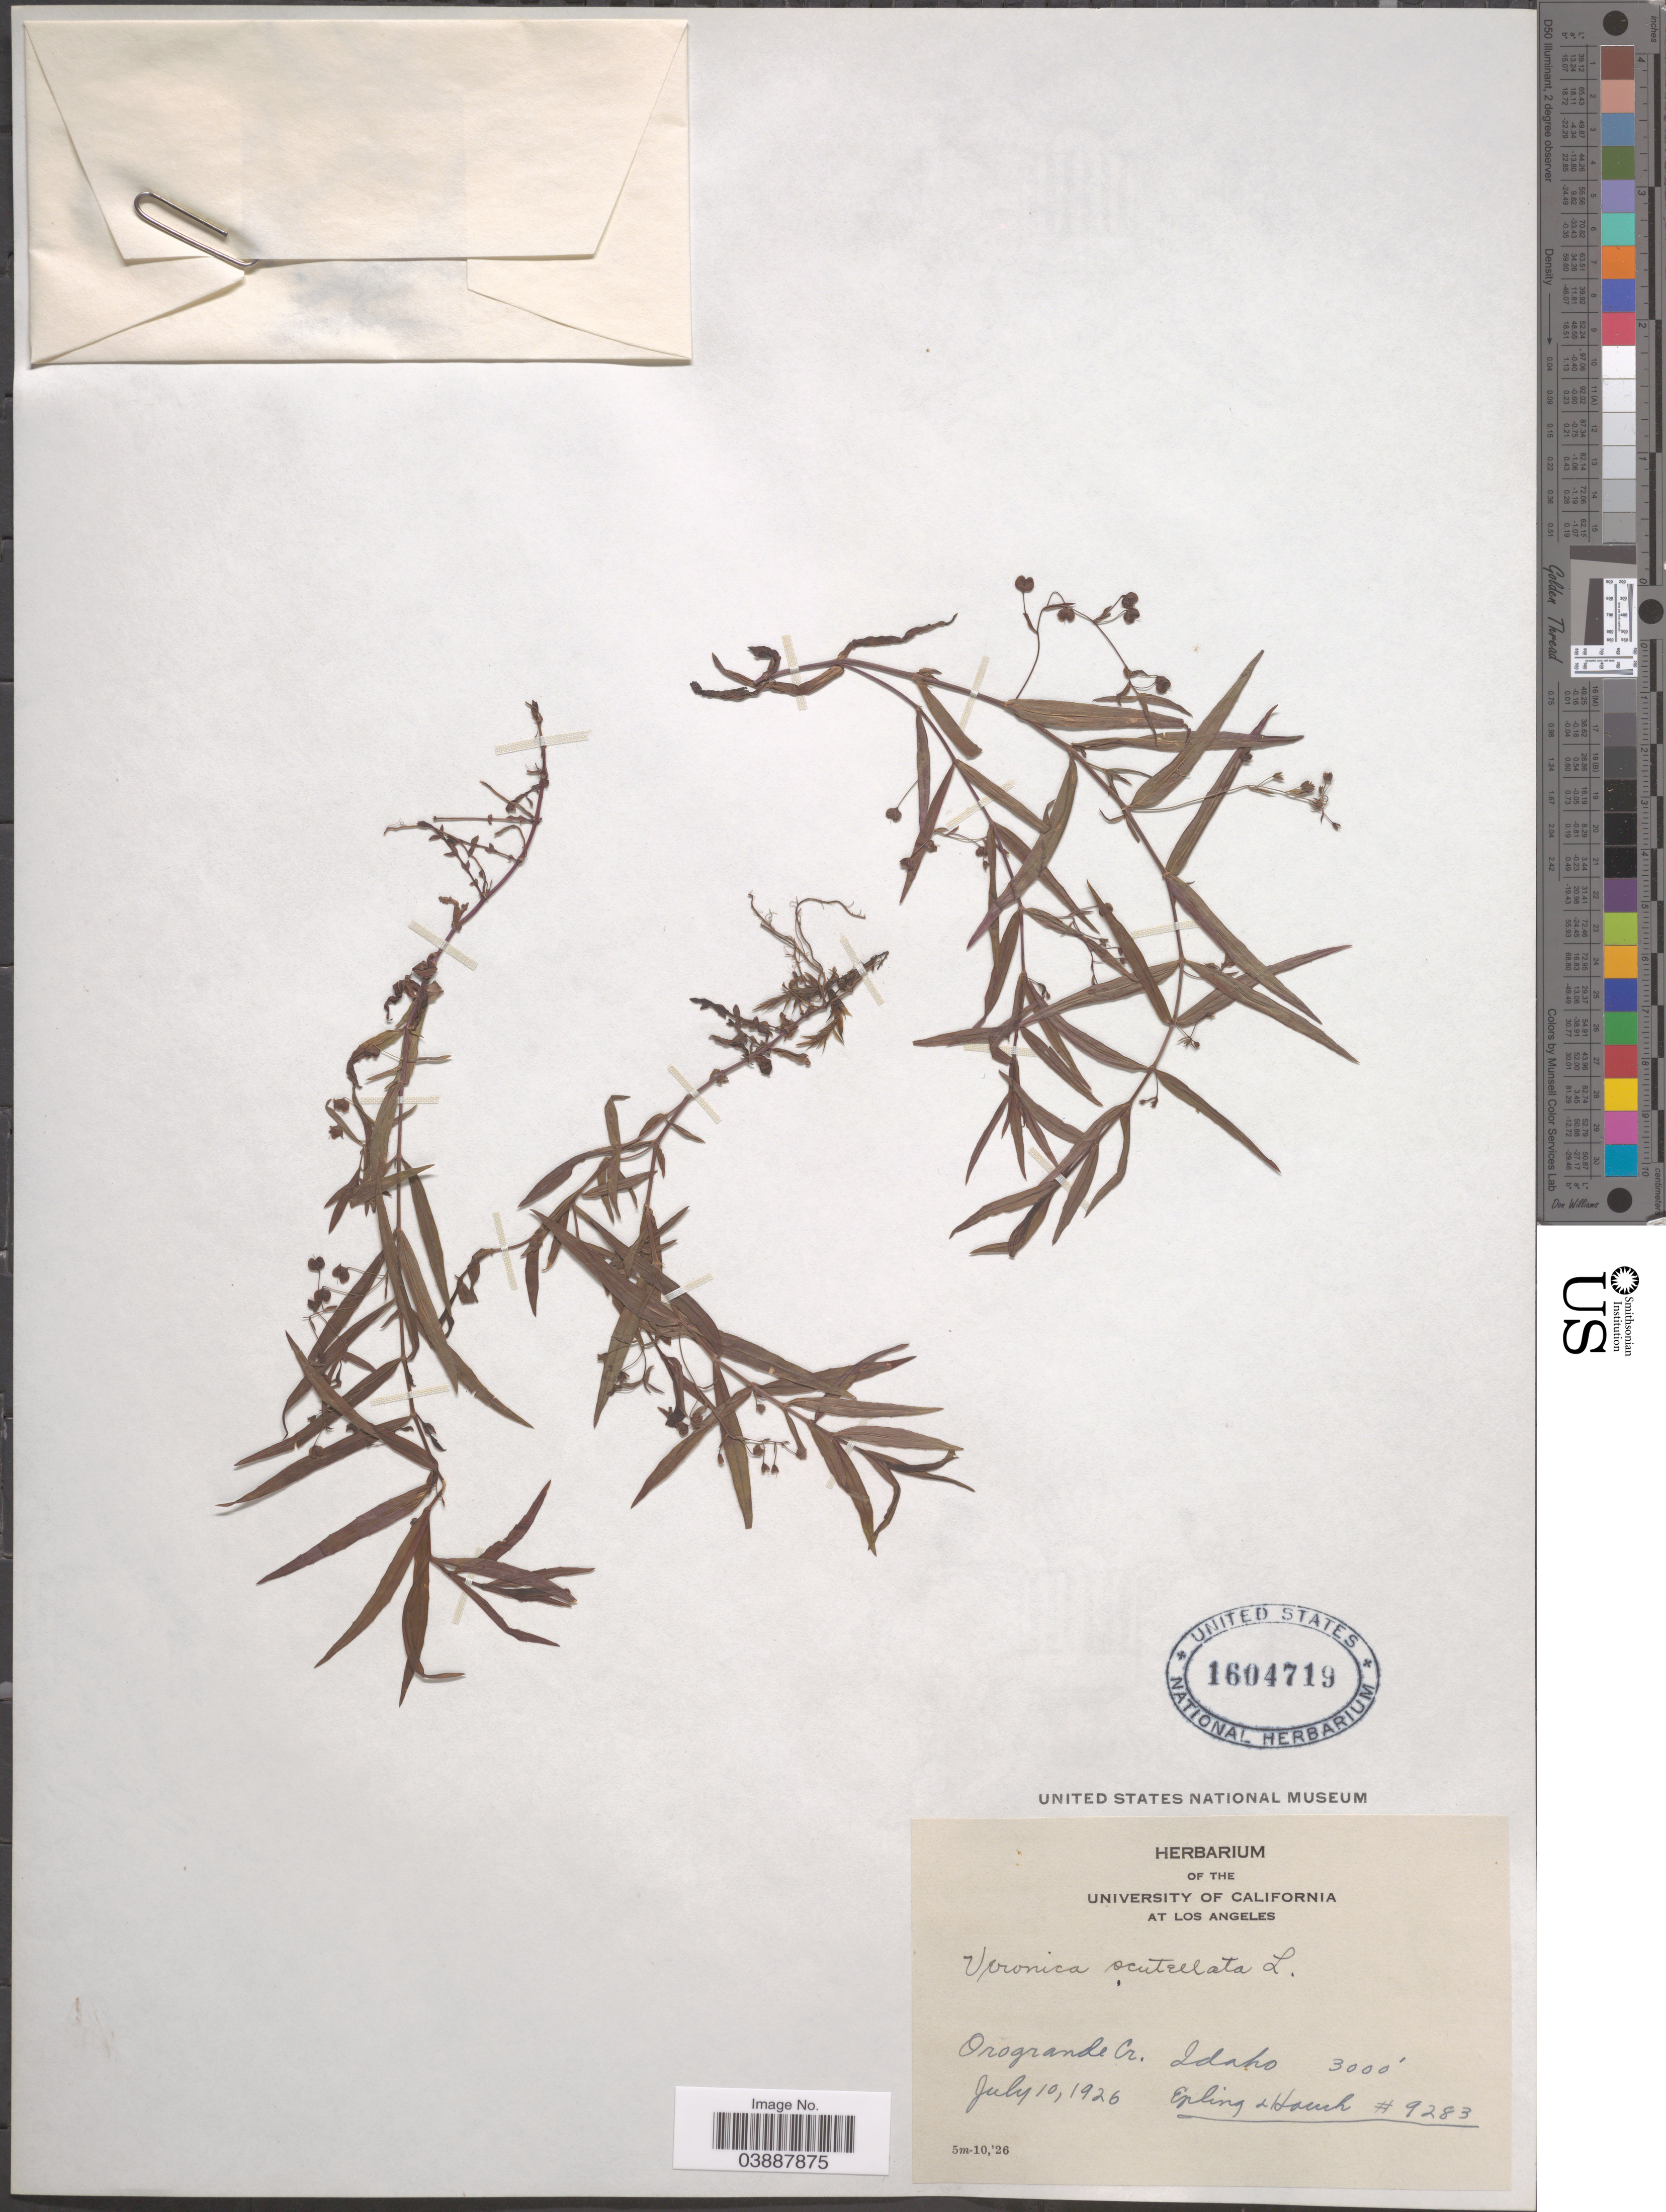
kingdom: Plantae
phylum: Tracheophyta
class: Magnoliopsida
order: Lamiales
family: Plantaginaceae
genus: Veronica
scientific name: Veronica scutellata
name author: L.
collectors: -- Epling & -. Hauch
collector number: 9283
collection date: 1926-07-10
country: United States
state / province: Idaho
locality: Orogrande Cr.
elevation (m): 914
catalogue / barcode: US 1604719